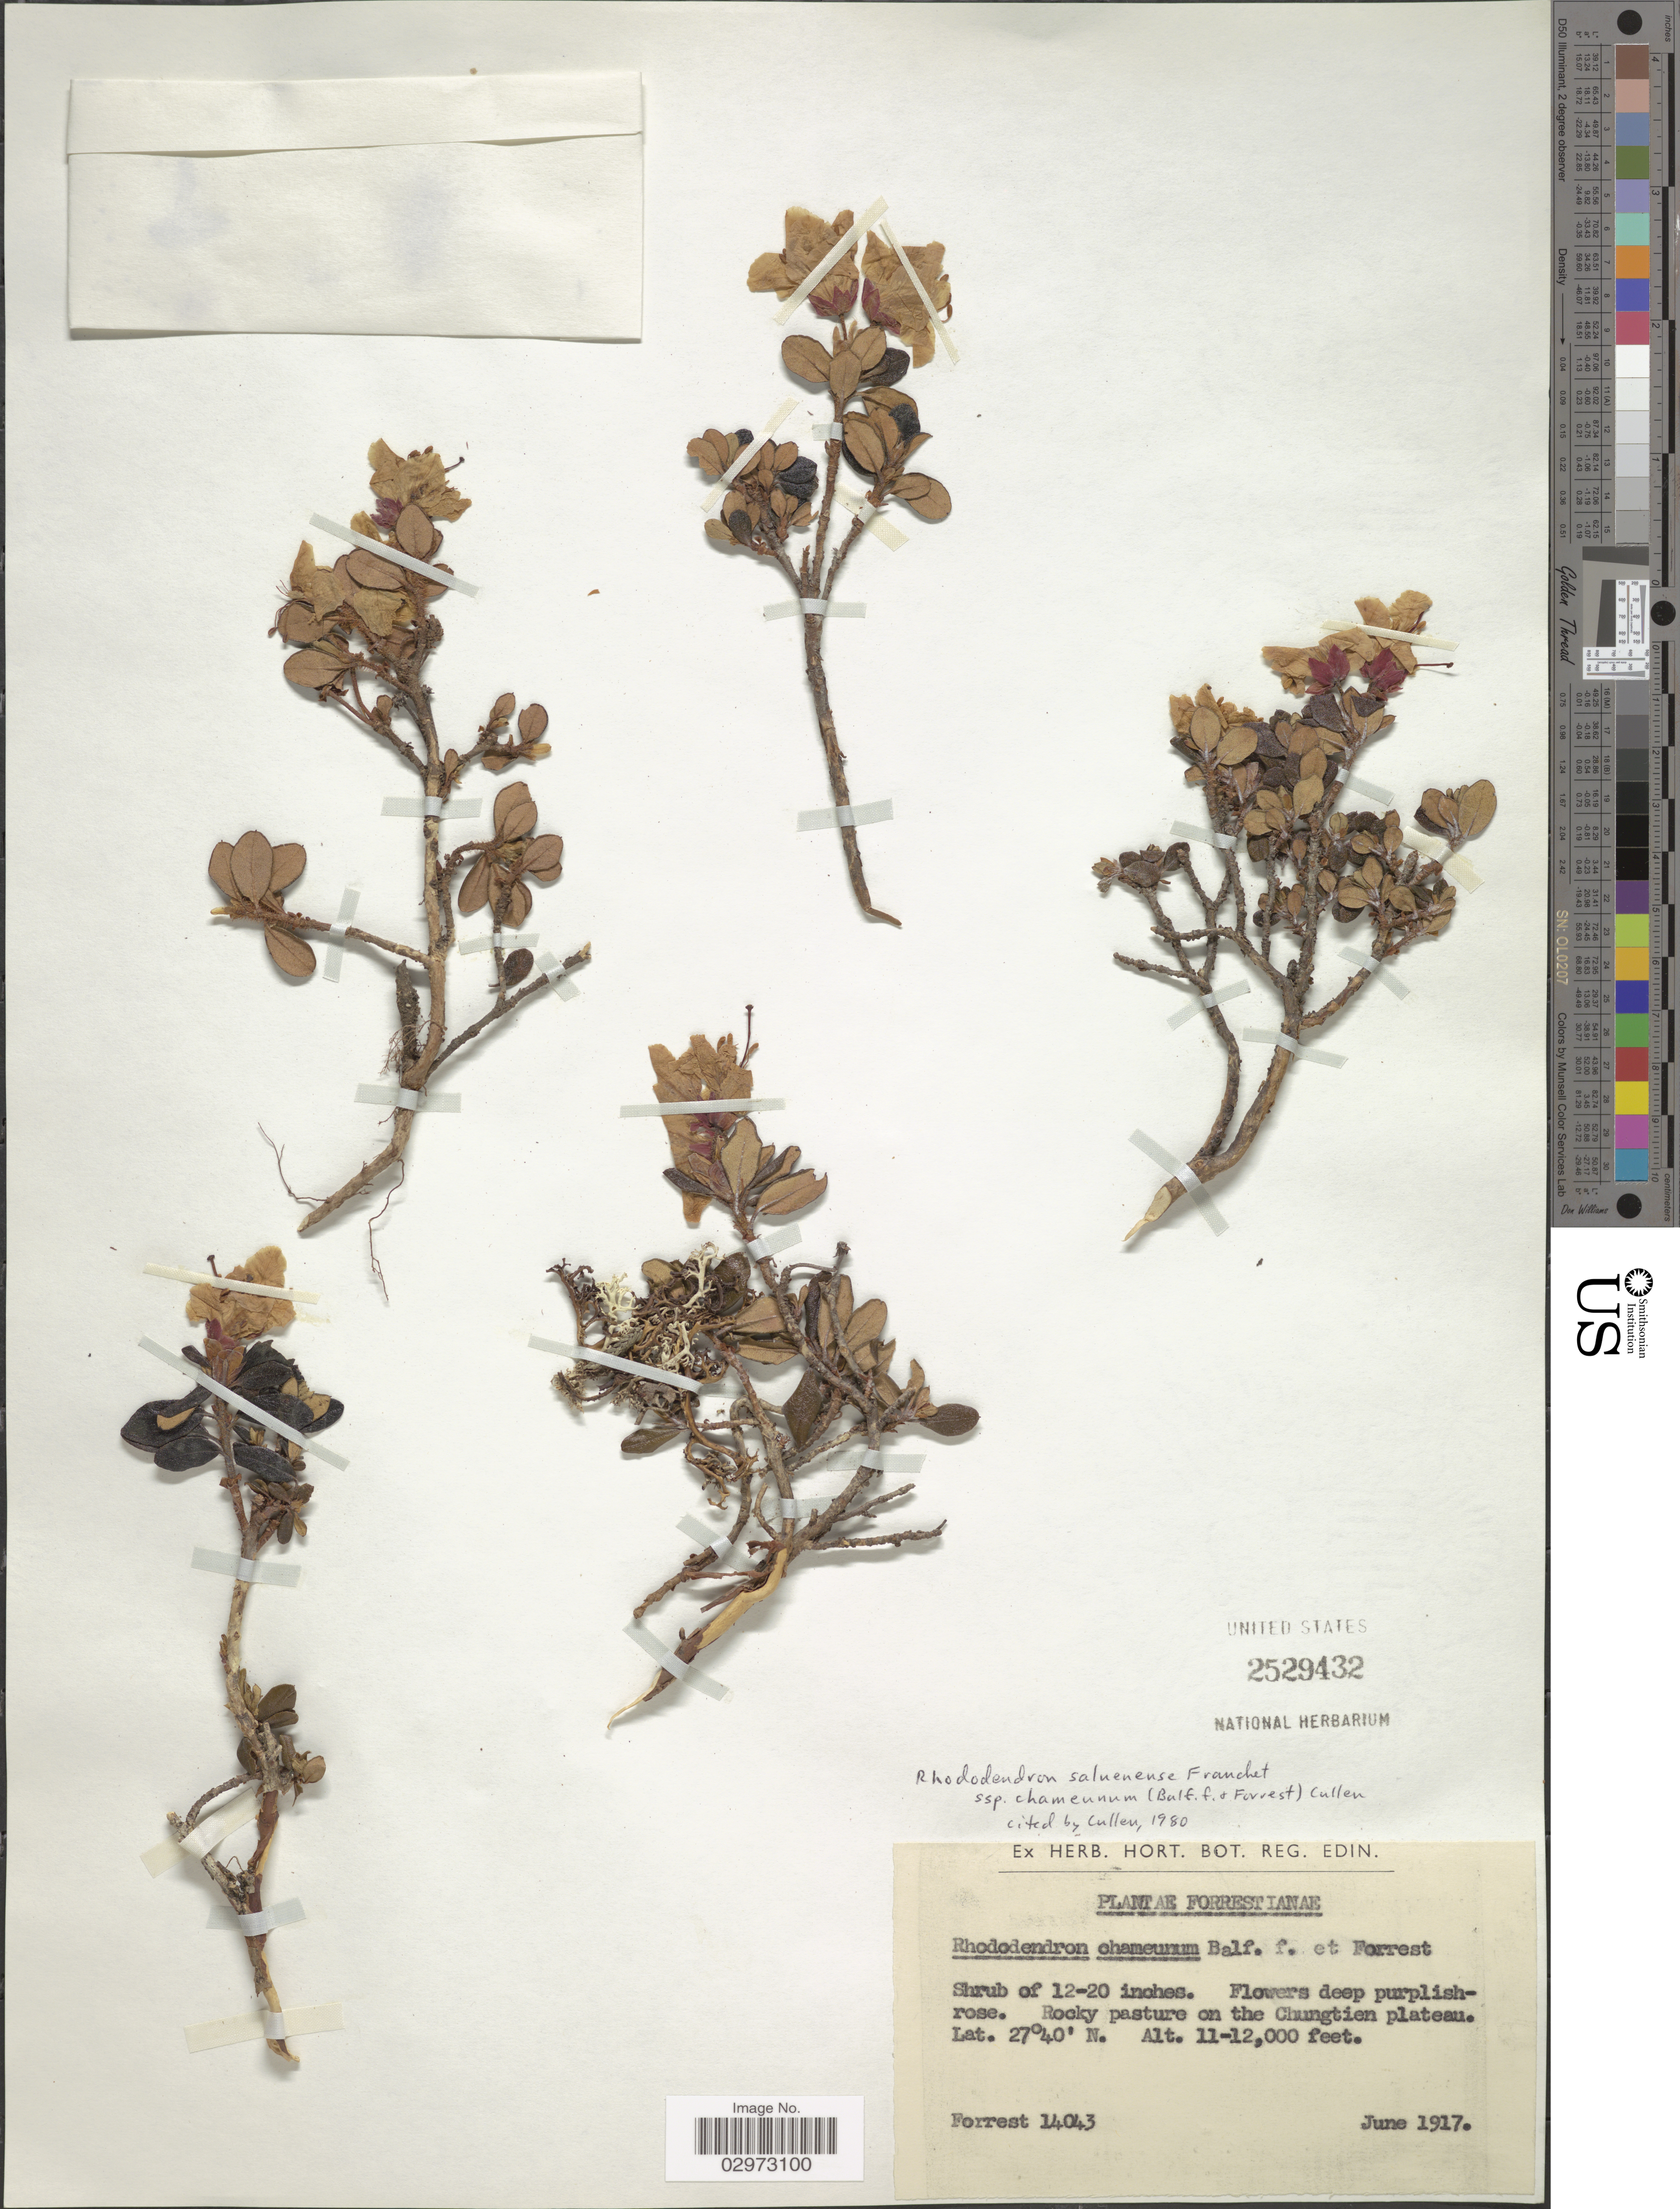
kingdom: Plantae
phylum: Tracheophyta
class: Magnoliopsida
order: Ericales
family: Ericaceae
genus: Rhododendron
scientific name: Rhododendron saluenense subsp. chameunum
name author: (Balf. f. & Forrest) Cullen in Cullen & D.F.Chamb.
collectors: -. Forrest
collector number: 14043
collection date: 1917-06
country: China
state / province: Yunnan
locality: Rocky pasture on the Chungtien plateau.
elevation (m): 3353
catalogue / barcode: US 2529432